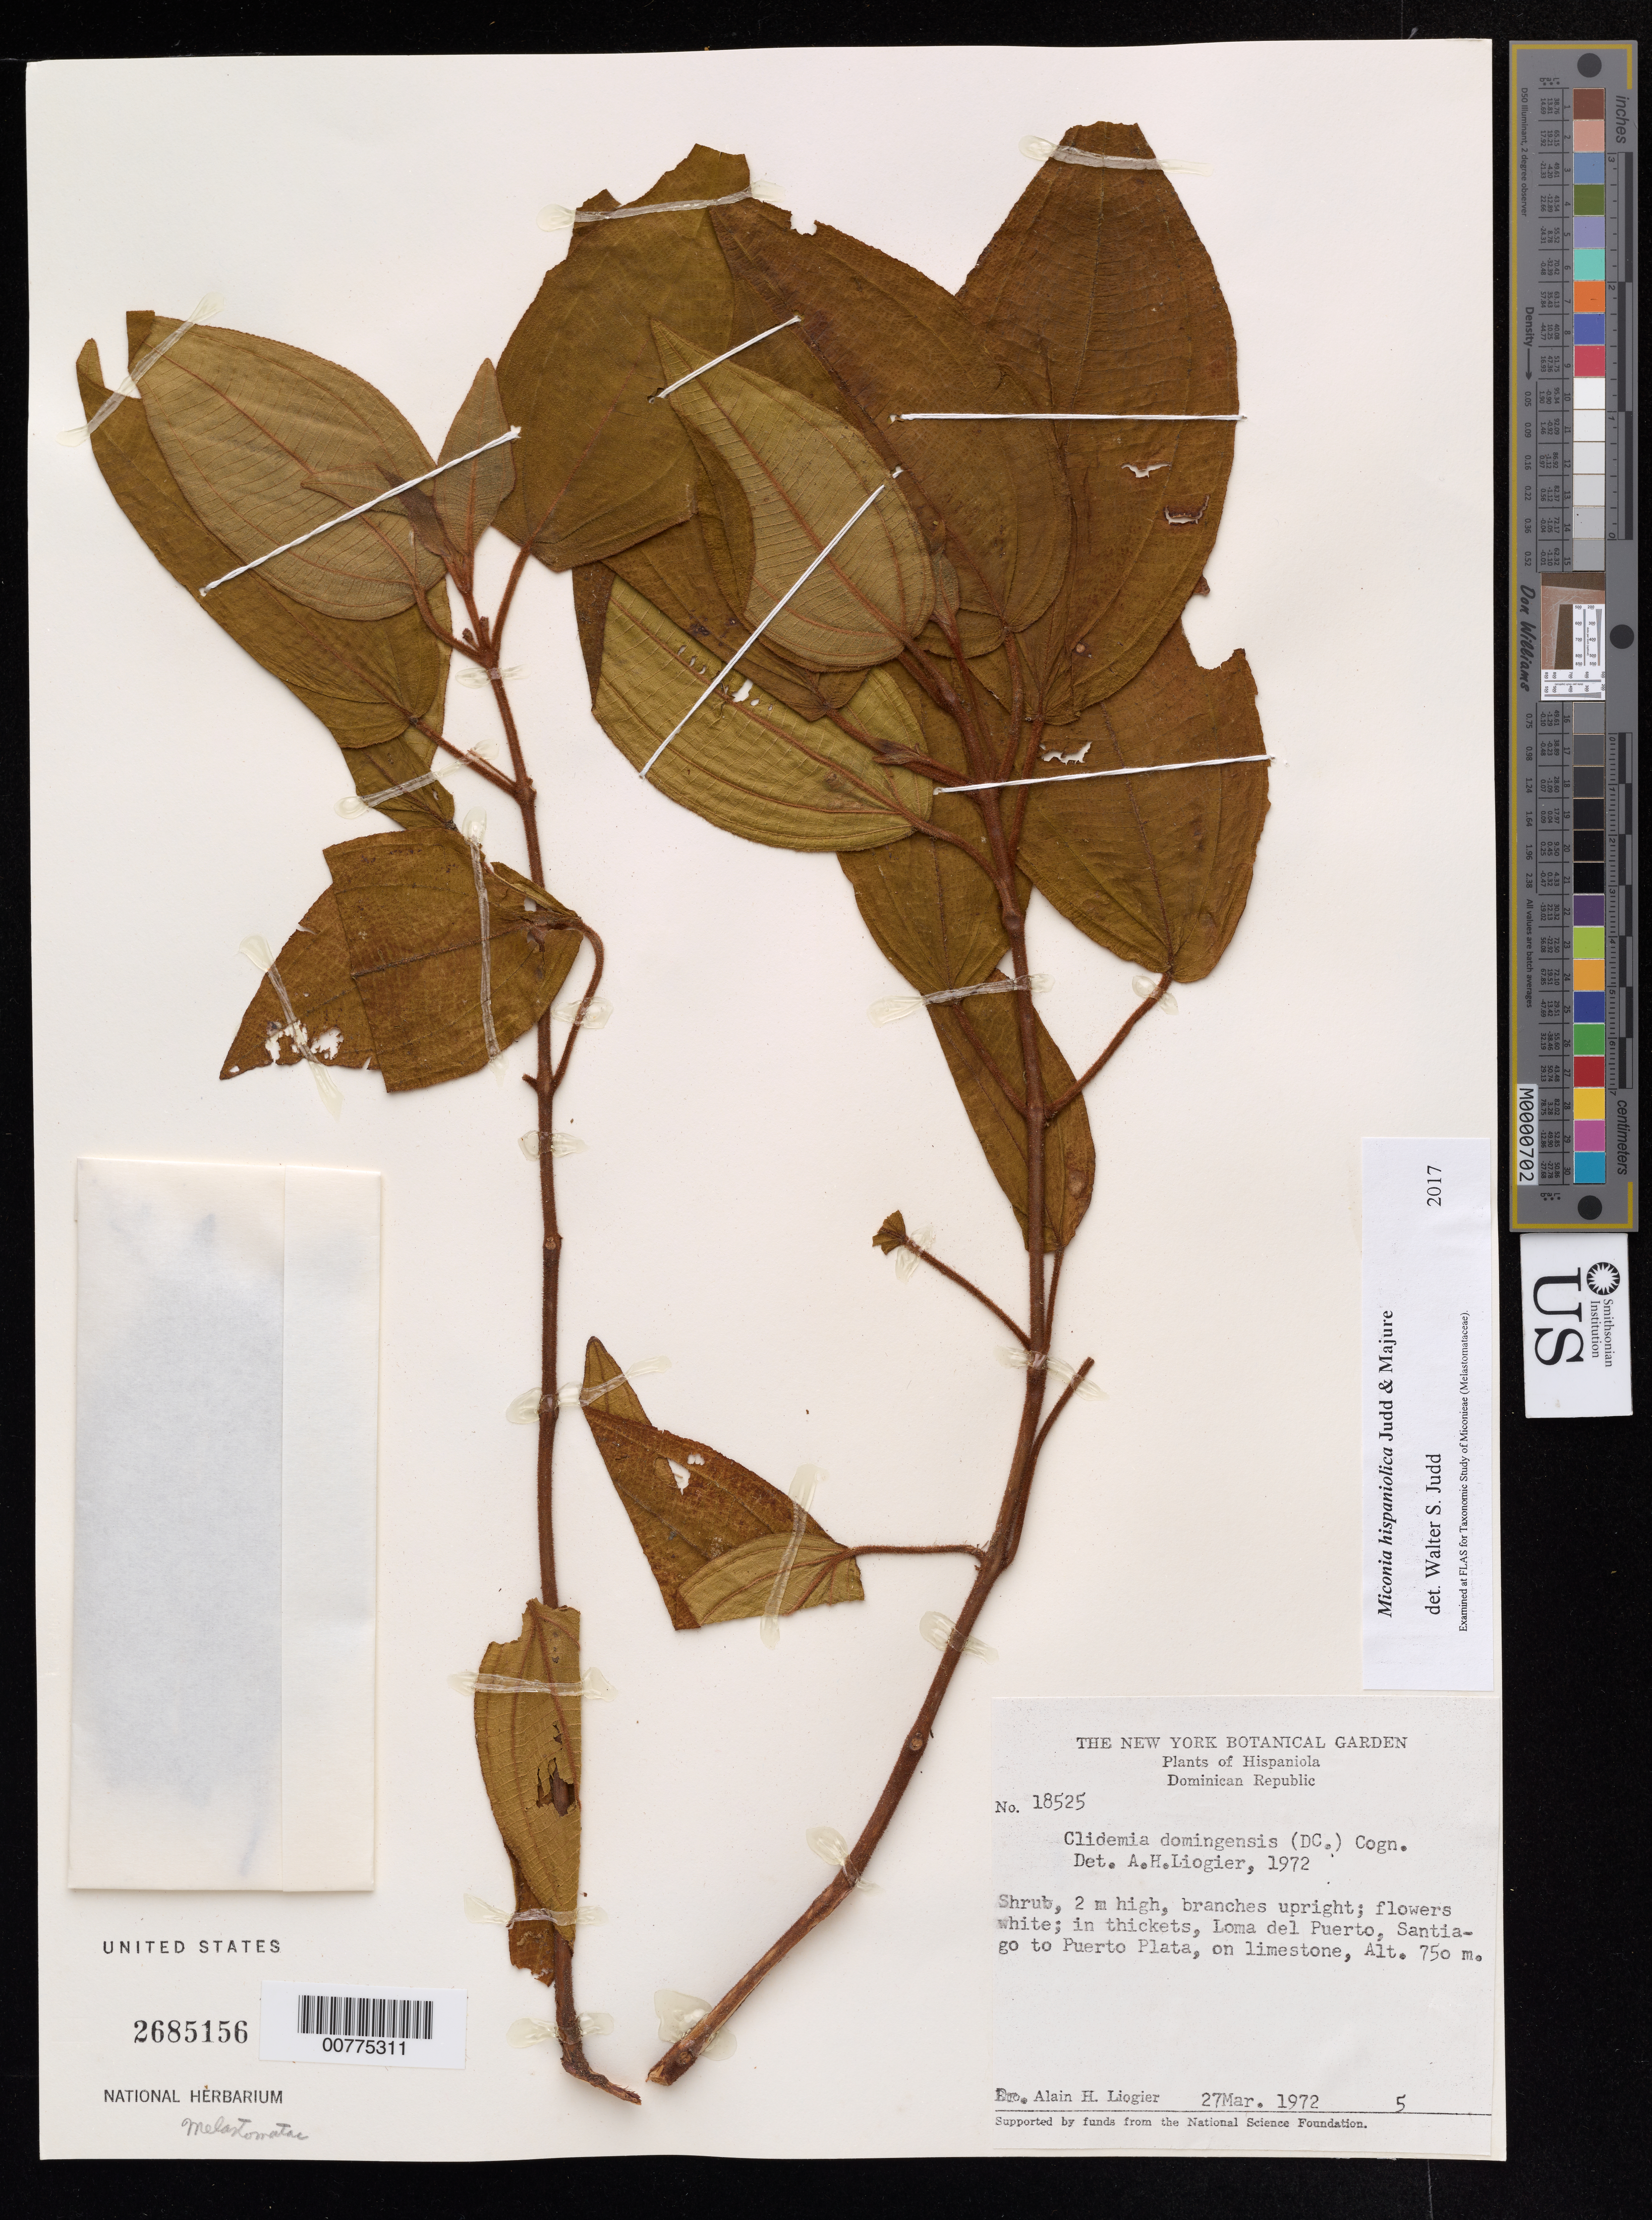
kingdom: Plantae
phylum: Tracheophyta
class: Magnoliopsida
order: Myrtales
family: Melastomataceae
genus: Miconia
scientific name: Miconia hispidula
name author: (Cogn.) Judd et al.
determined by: Judd, Walter S.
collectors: A. H. Liogier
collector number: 18525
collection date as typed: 27 Mar 1972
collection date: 1972-03-27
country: Dominican Republic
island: Hispaniola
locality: Santiago to Puerto Plata, Loma del Puerto.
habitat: On limestone, in thickets.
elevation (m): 750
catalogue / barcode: US 2685156